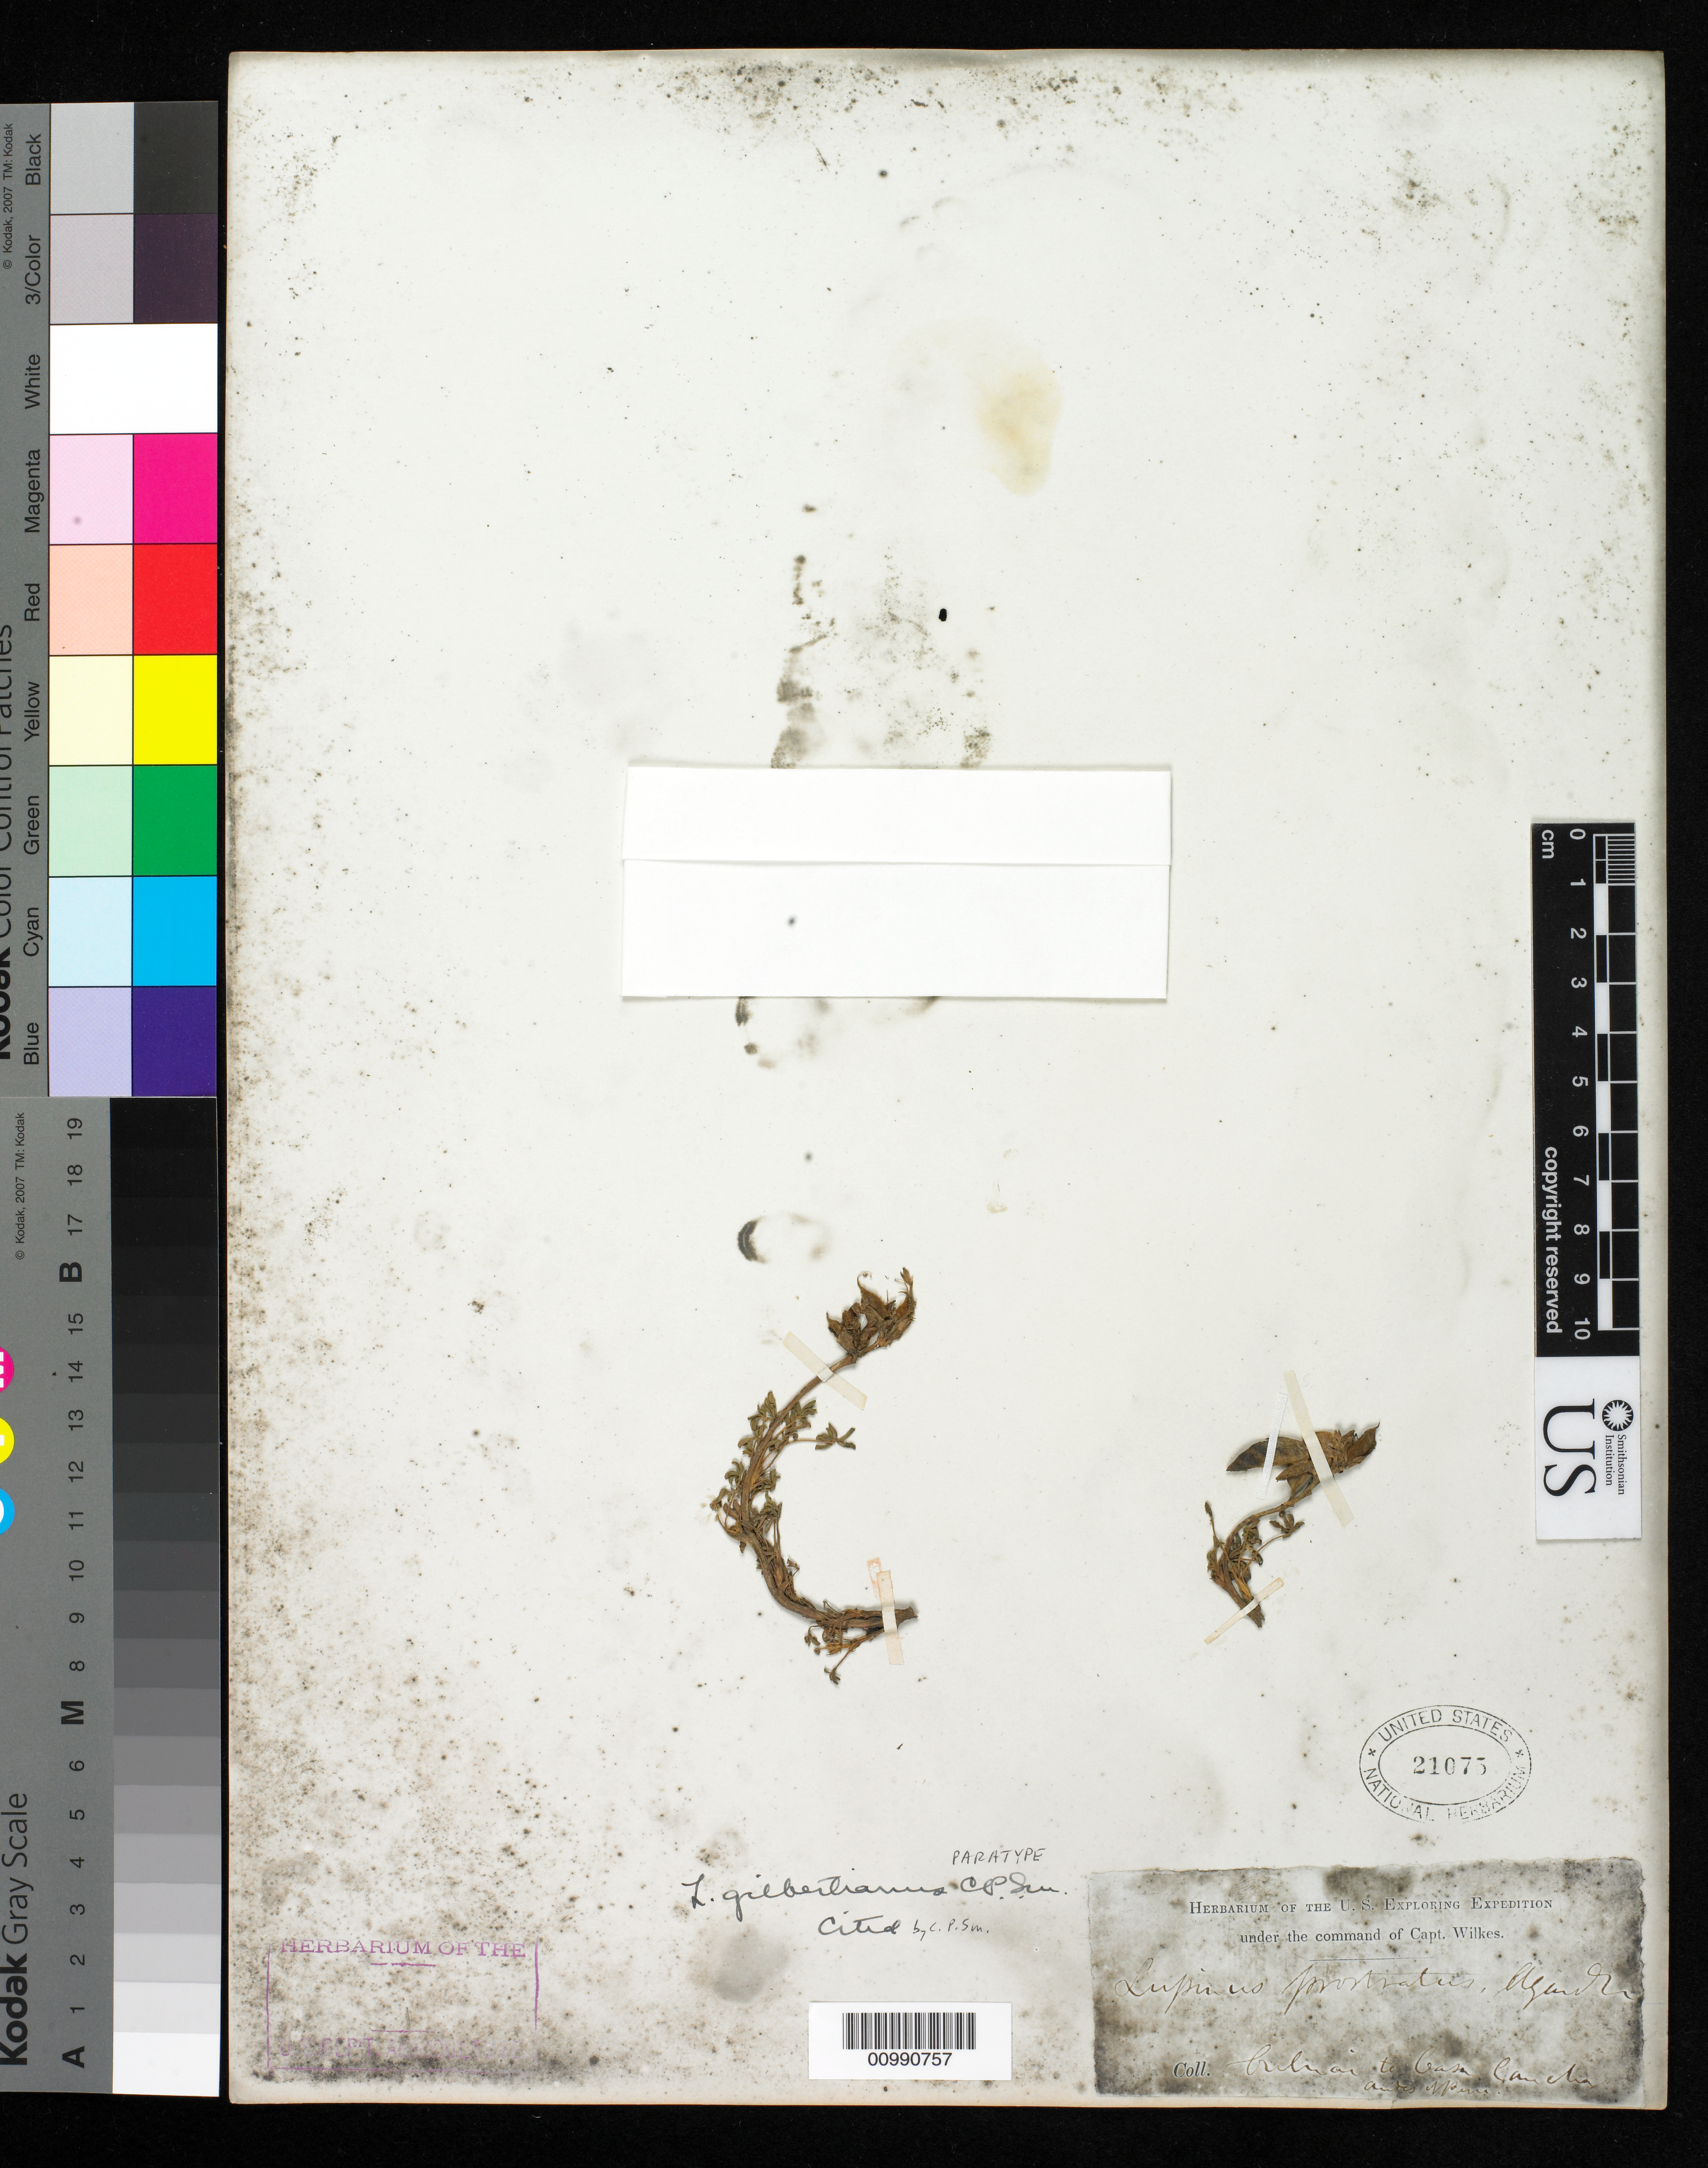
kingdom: Plantae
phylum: Tracheophyta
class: Magnoliopsida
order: Fabales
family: Fabaceae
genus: Lupinus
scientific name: Lupinus gilbertianus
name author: C.P. Sm.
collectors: Wilkes Explor. Exped.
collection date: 1838/1842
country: Peru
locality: brilnai to Casa Canda Andes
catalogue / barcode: US 21075